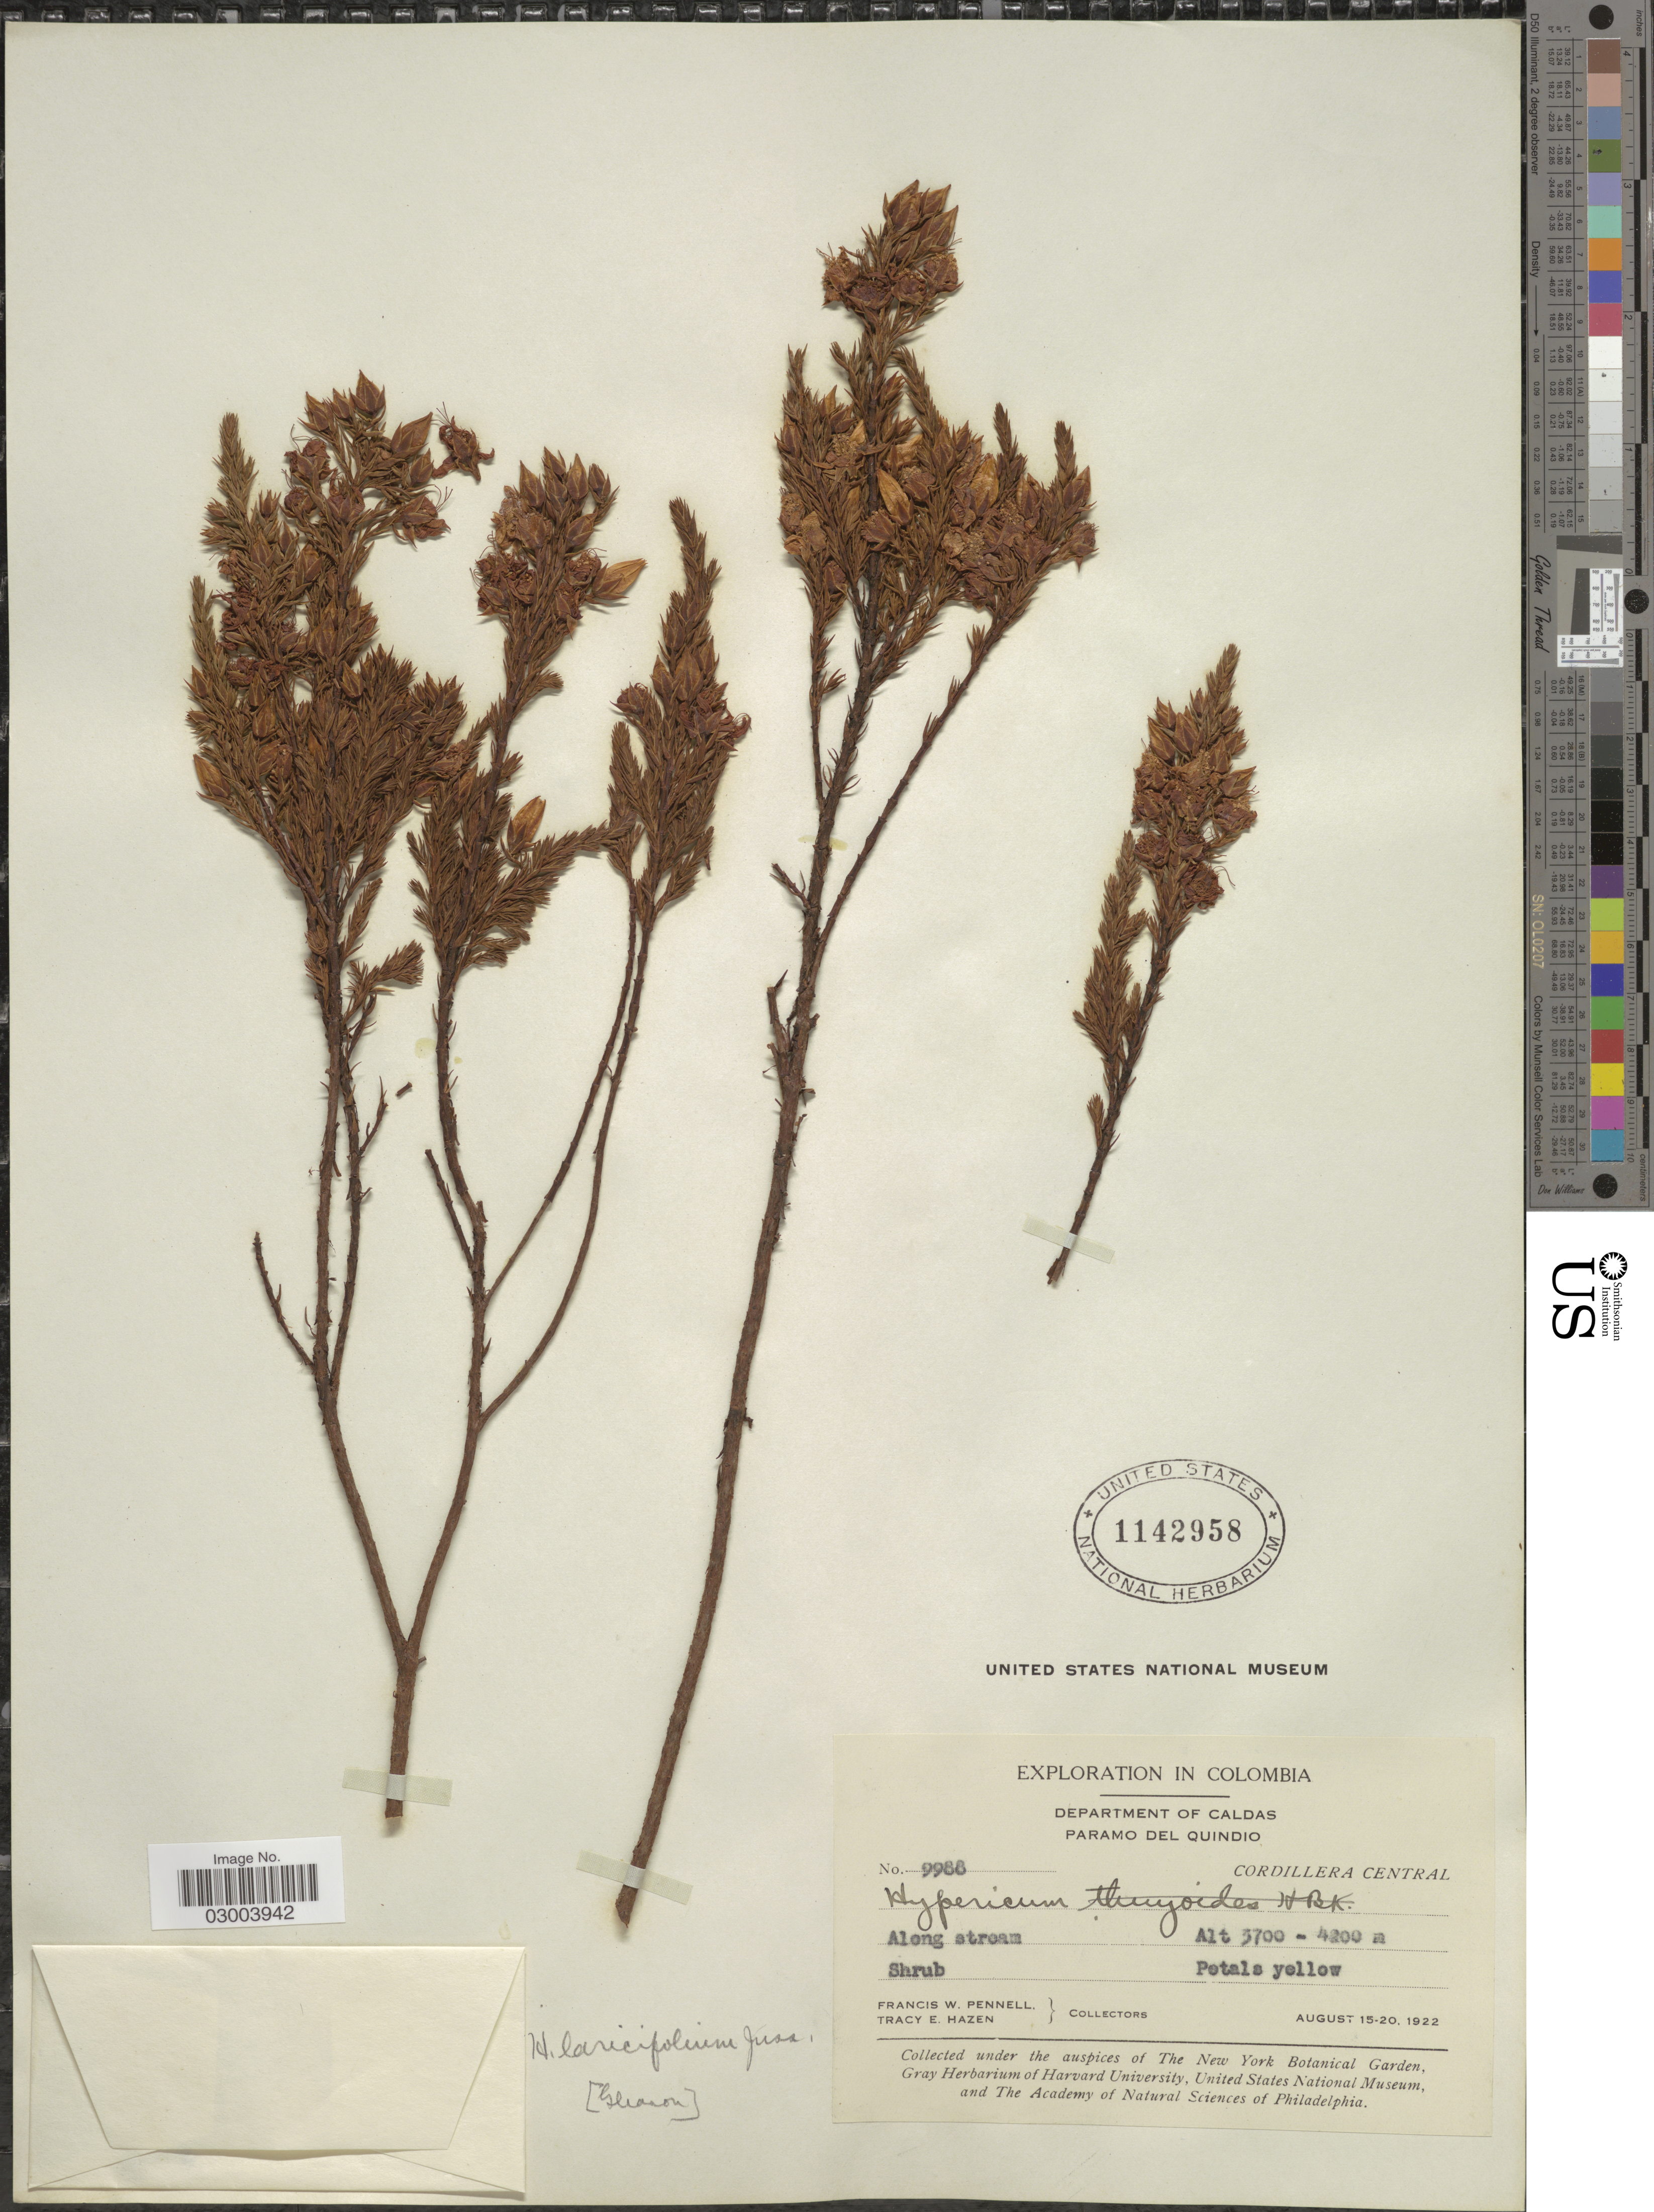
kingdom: Plantae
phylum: Tracheophyta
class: Magnoliopsida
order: Malpighiales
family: Hypericaceae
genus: Hypericum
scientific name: Hypericum thuyoides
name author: Kunth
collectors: F. W. Pennell & T. E. Hazen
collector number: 9988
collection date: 1922-08-15/1922-08-20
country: Colombia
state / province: Caldas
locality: Paramo del Quindio, Cordillera Central.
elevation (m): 3700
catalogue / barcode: US 1142958